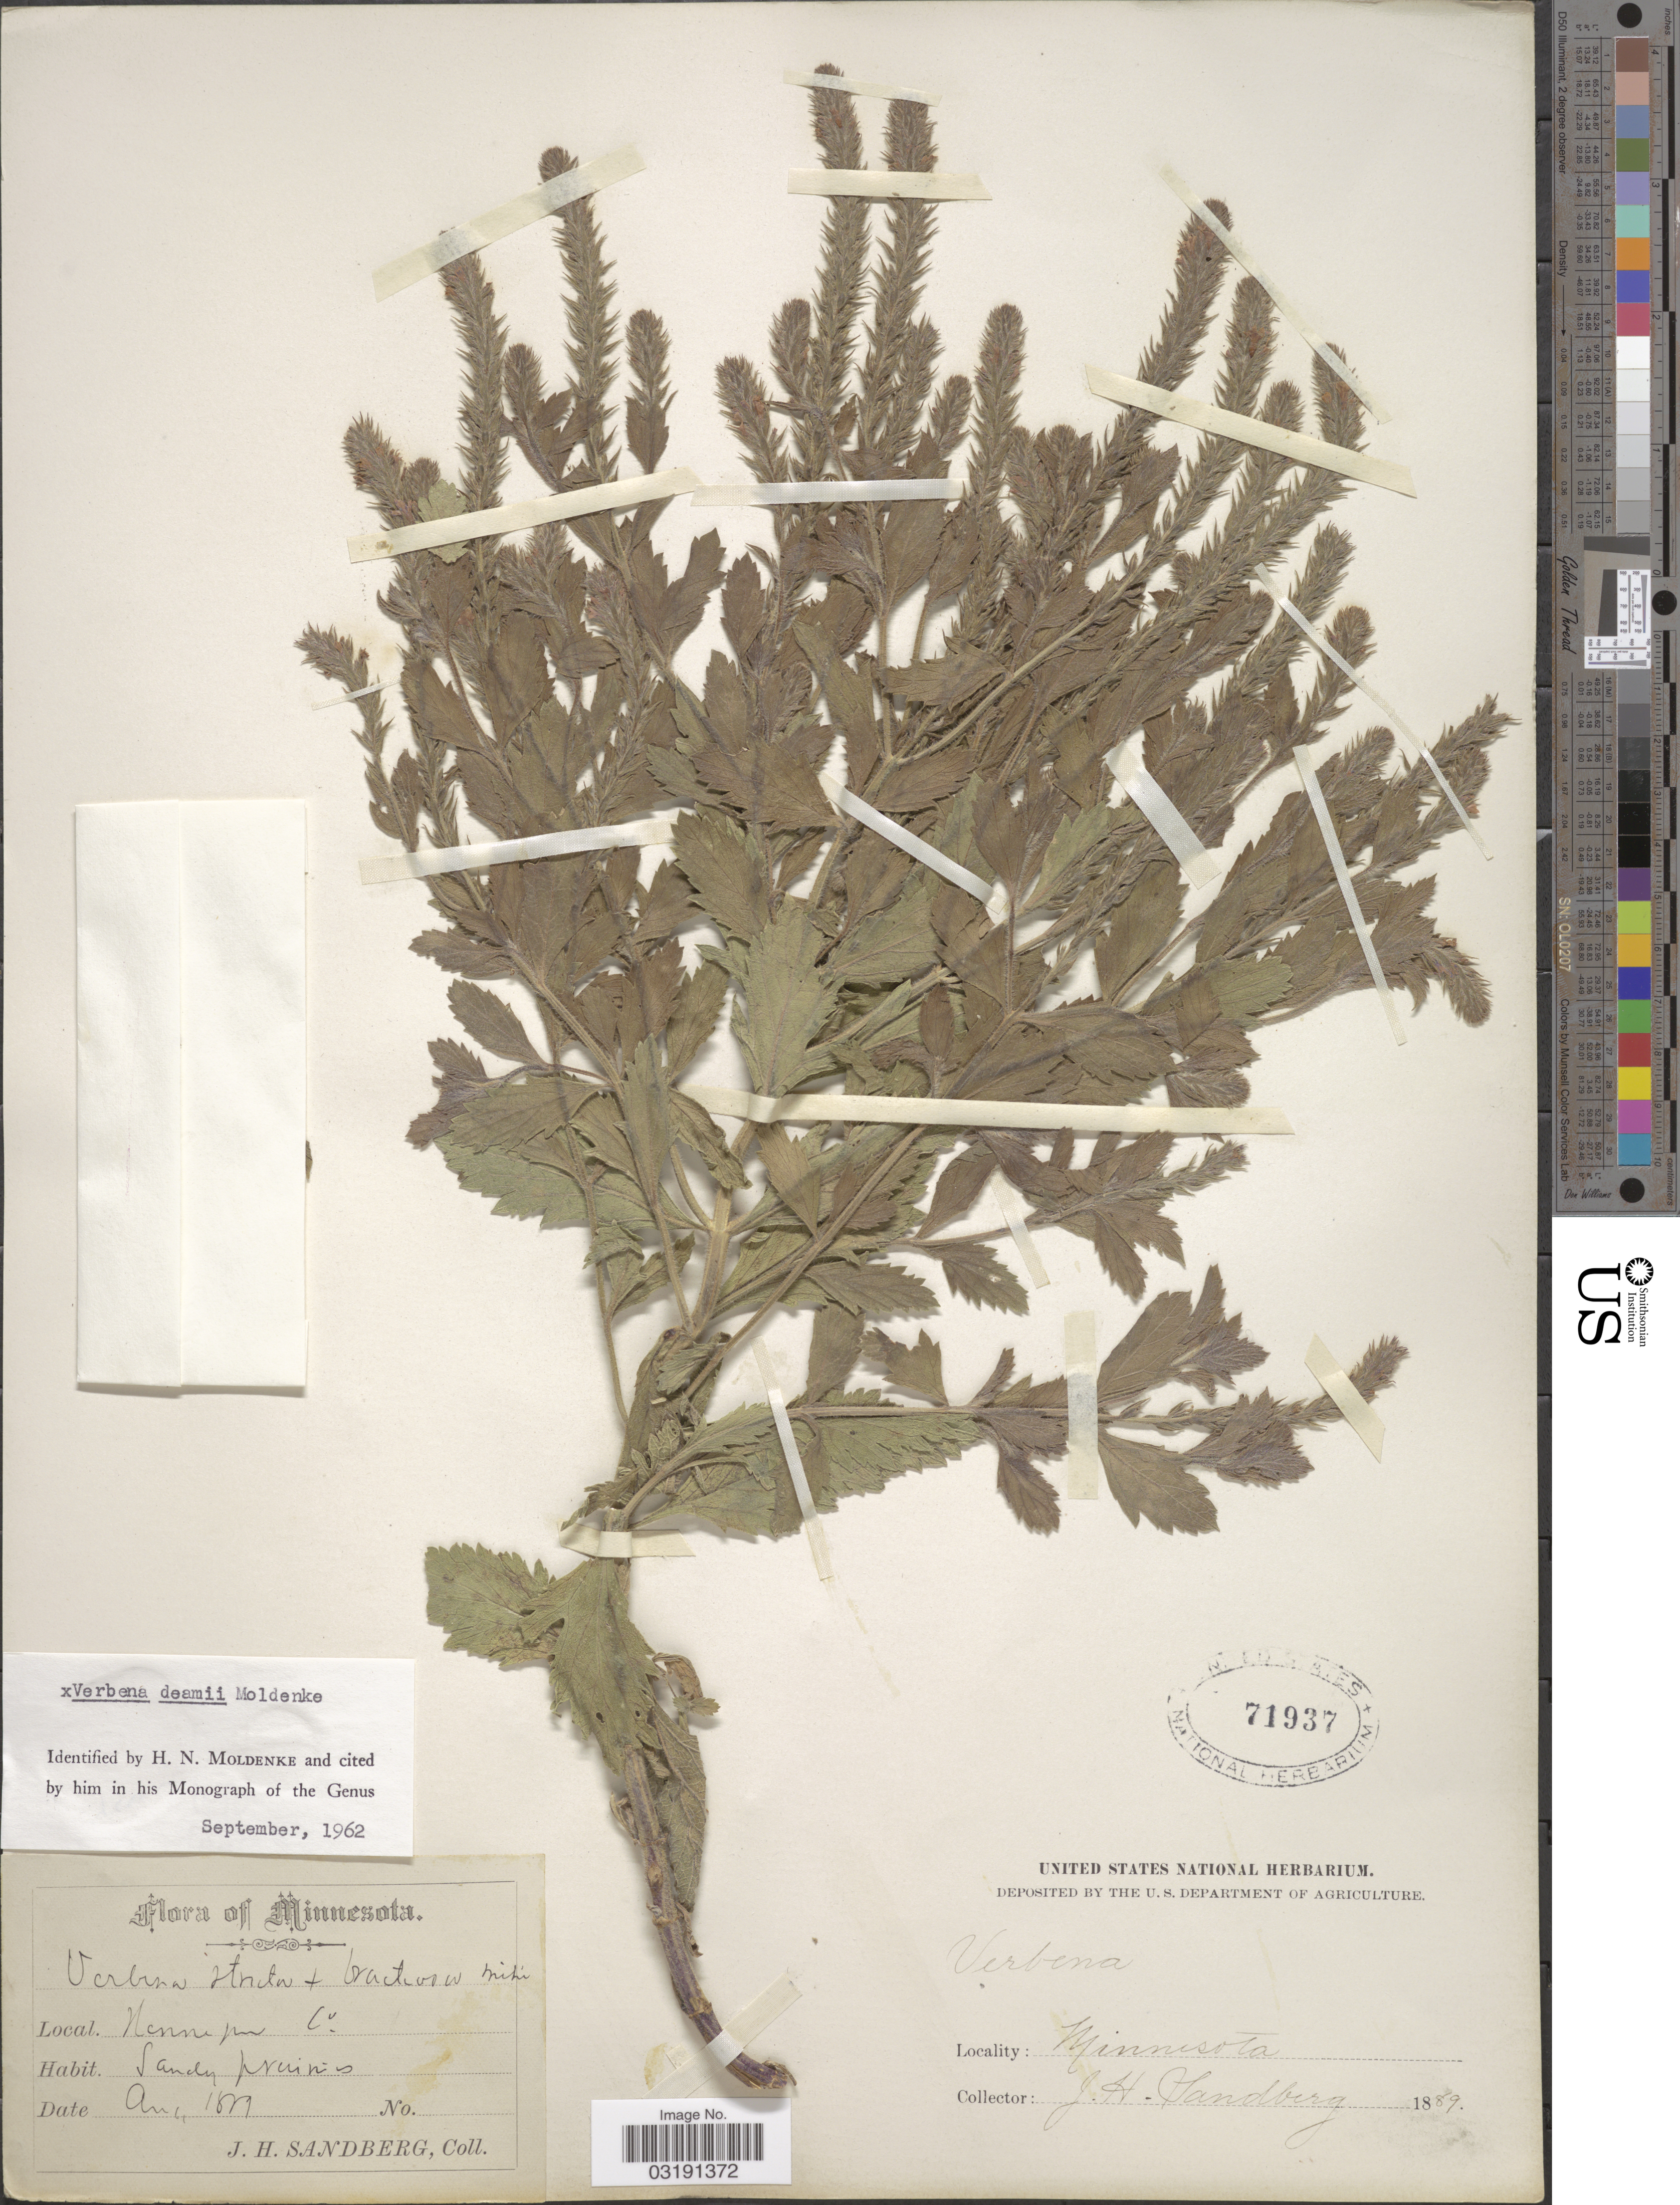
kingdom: Plantae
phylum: Tracheophyta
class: Magnoliopsida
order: Lamiales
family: Verbenaceae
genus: Verbena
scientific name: Verbena deamii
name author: Moldenke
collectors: J. H. Sandberg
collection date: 1889-08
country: United States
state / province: Minnesota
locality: Hennepin Co.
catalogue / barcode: US 71937